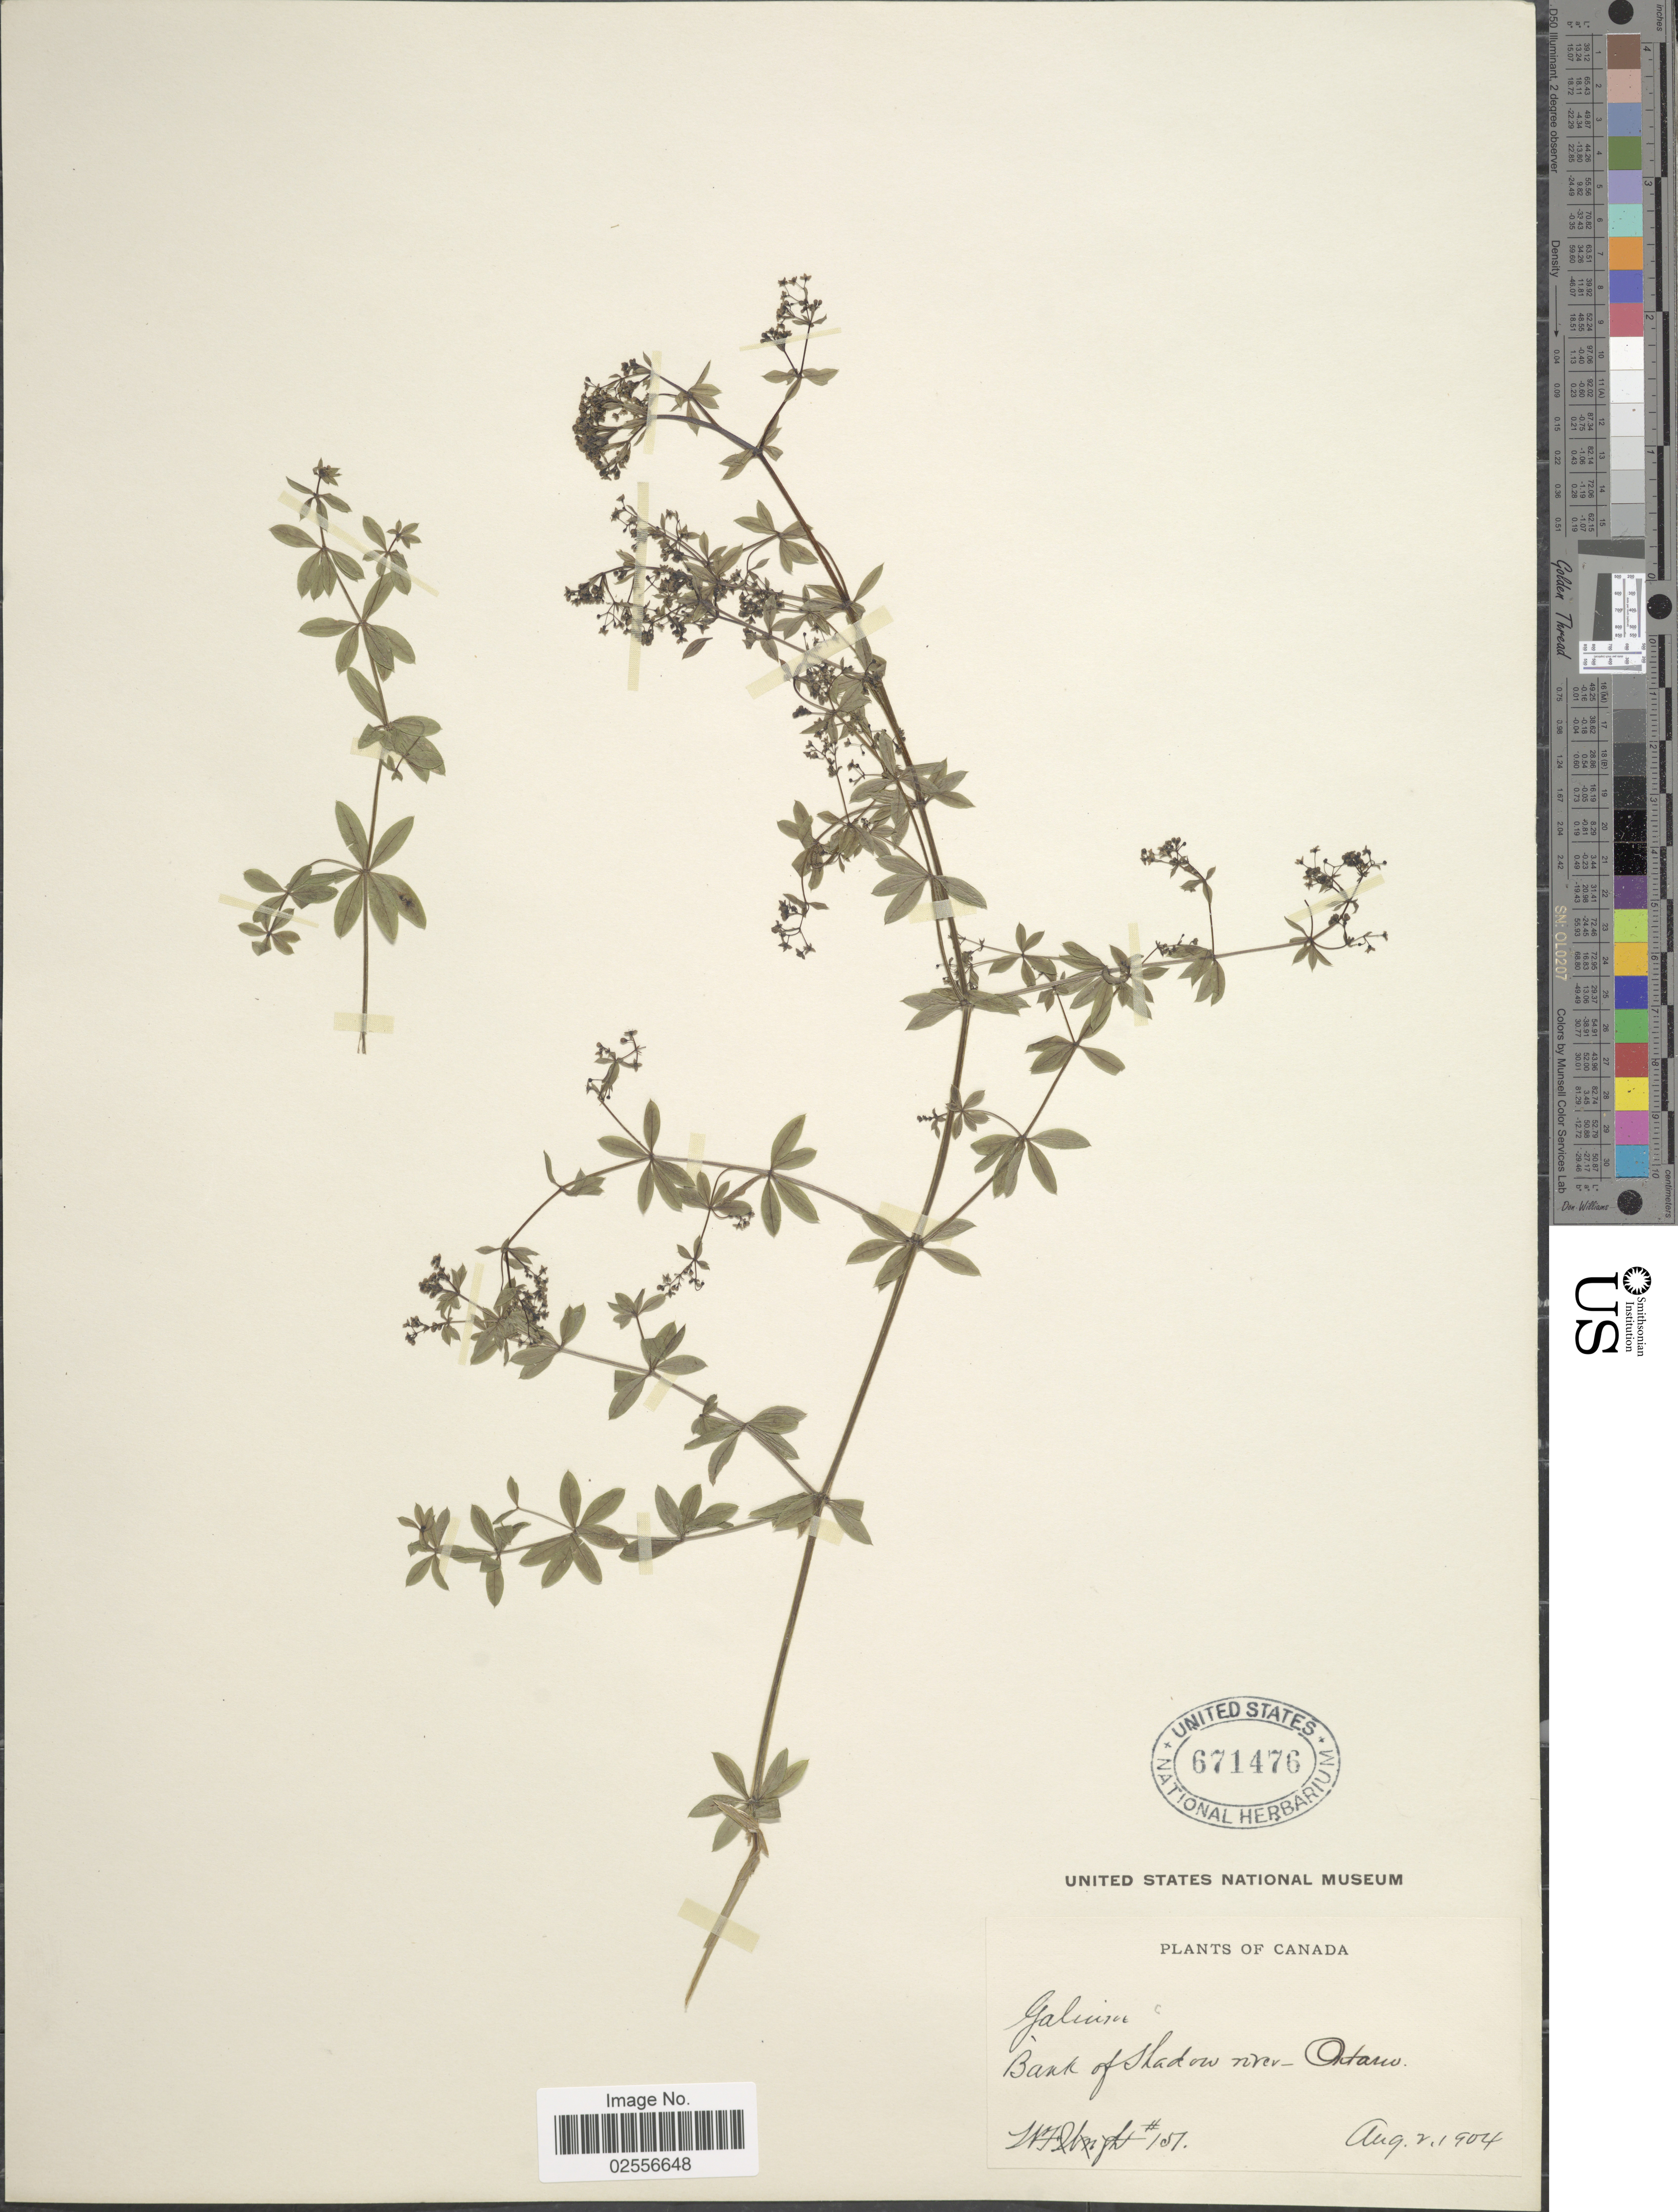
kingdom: Plantae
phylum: Tracheophyta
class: Magnoliopsida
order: Gentianales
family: Rubiaceae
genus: Galium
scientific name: Galium asprellum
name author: Michx.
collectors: W. F. Wright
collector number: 151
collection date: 1904-08-02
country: Canada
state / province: Ontario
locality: Bank of Shadow river.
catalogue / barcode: US 671476